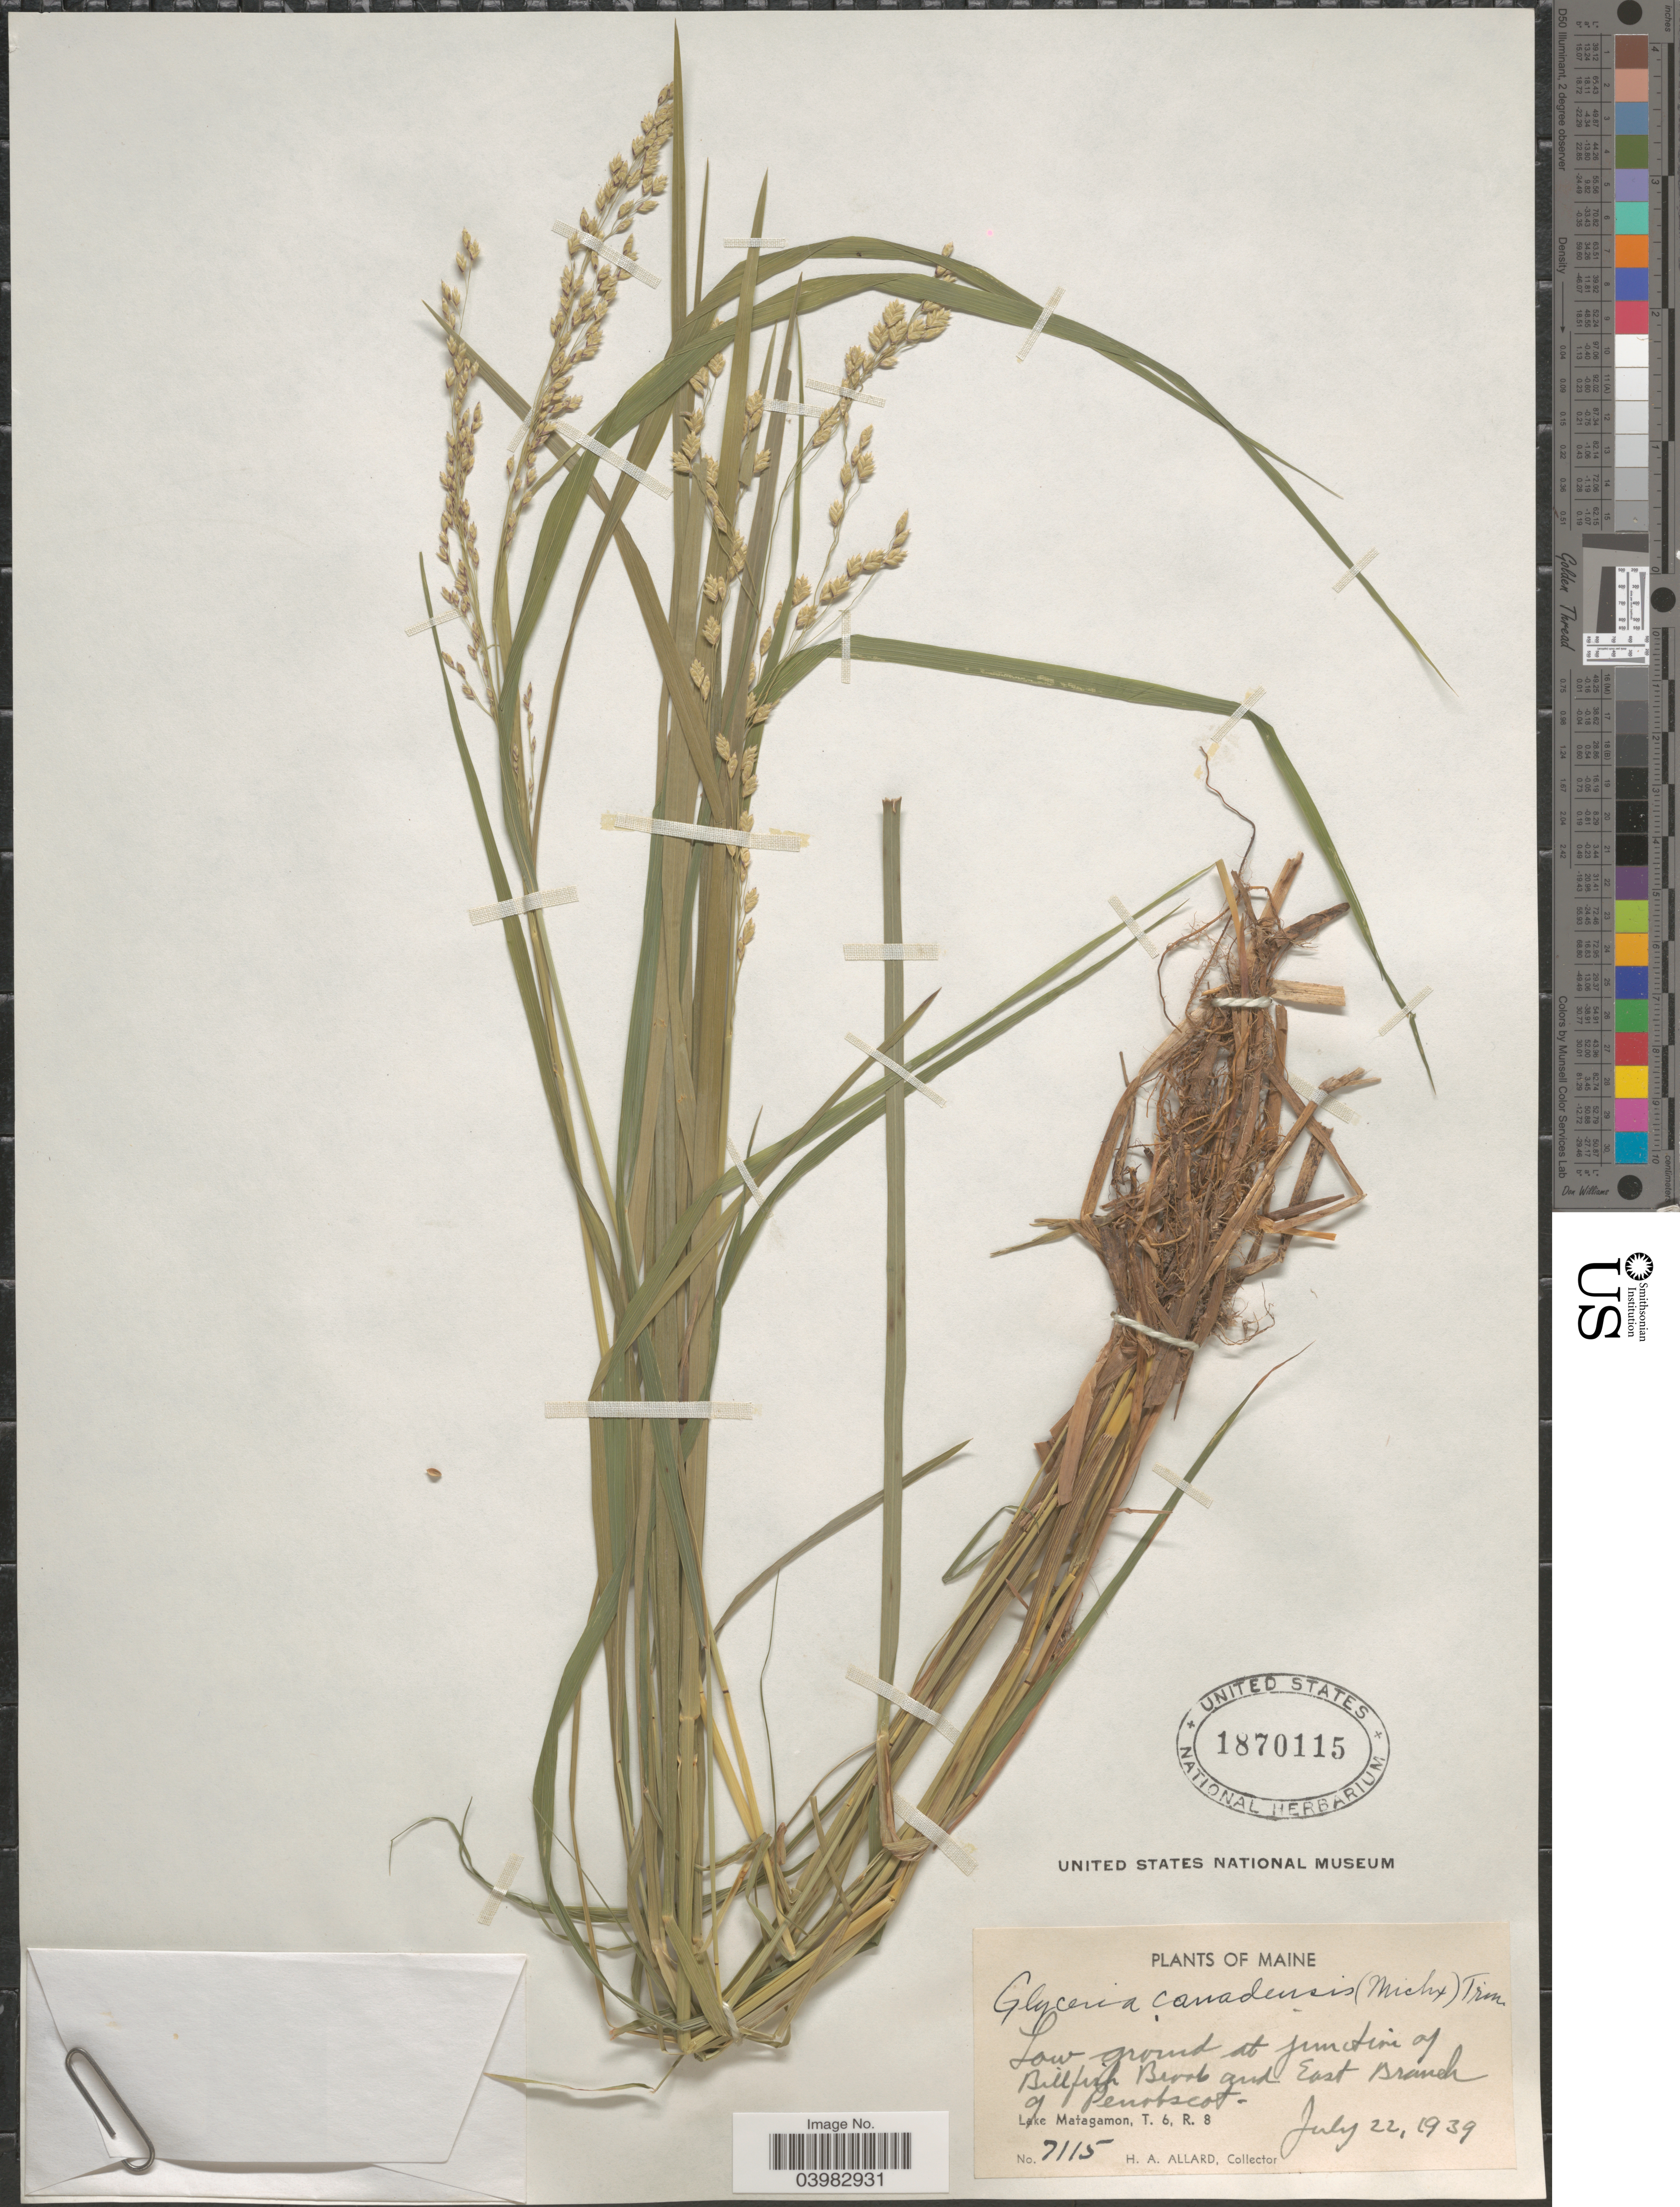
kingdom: Plantae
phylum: Tracheophyta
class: Liliopsida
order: Poales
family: Poaceae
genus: Glyceria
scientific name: Glyceria canadensis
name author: (Michx.) Trin.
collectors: H. A. Allard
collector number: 7115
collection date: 1939-07-22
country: United States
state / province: Maine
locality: At junction of Billfish Brook and East Branch of Penobscot. Lake Matagamon, T. 6, R. 8.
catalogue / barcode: US 1870115